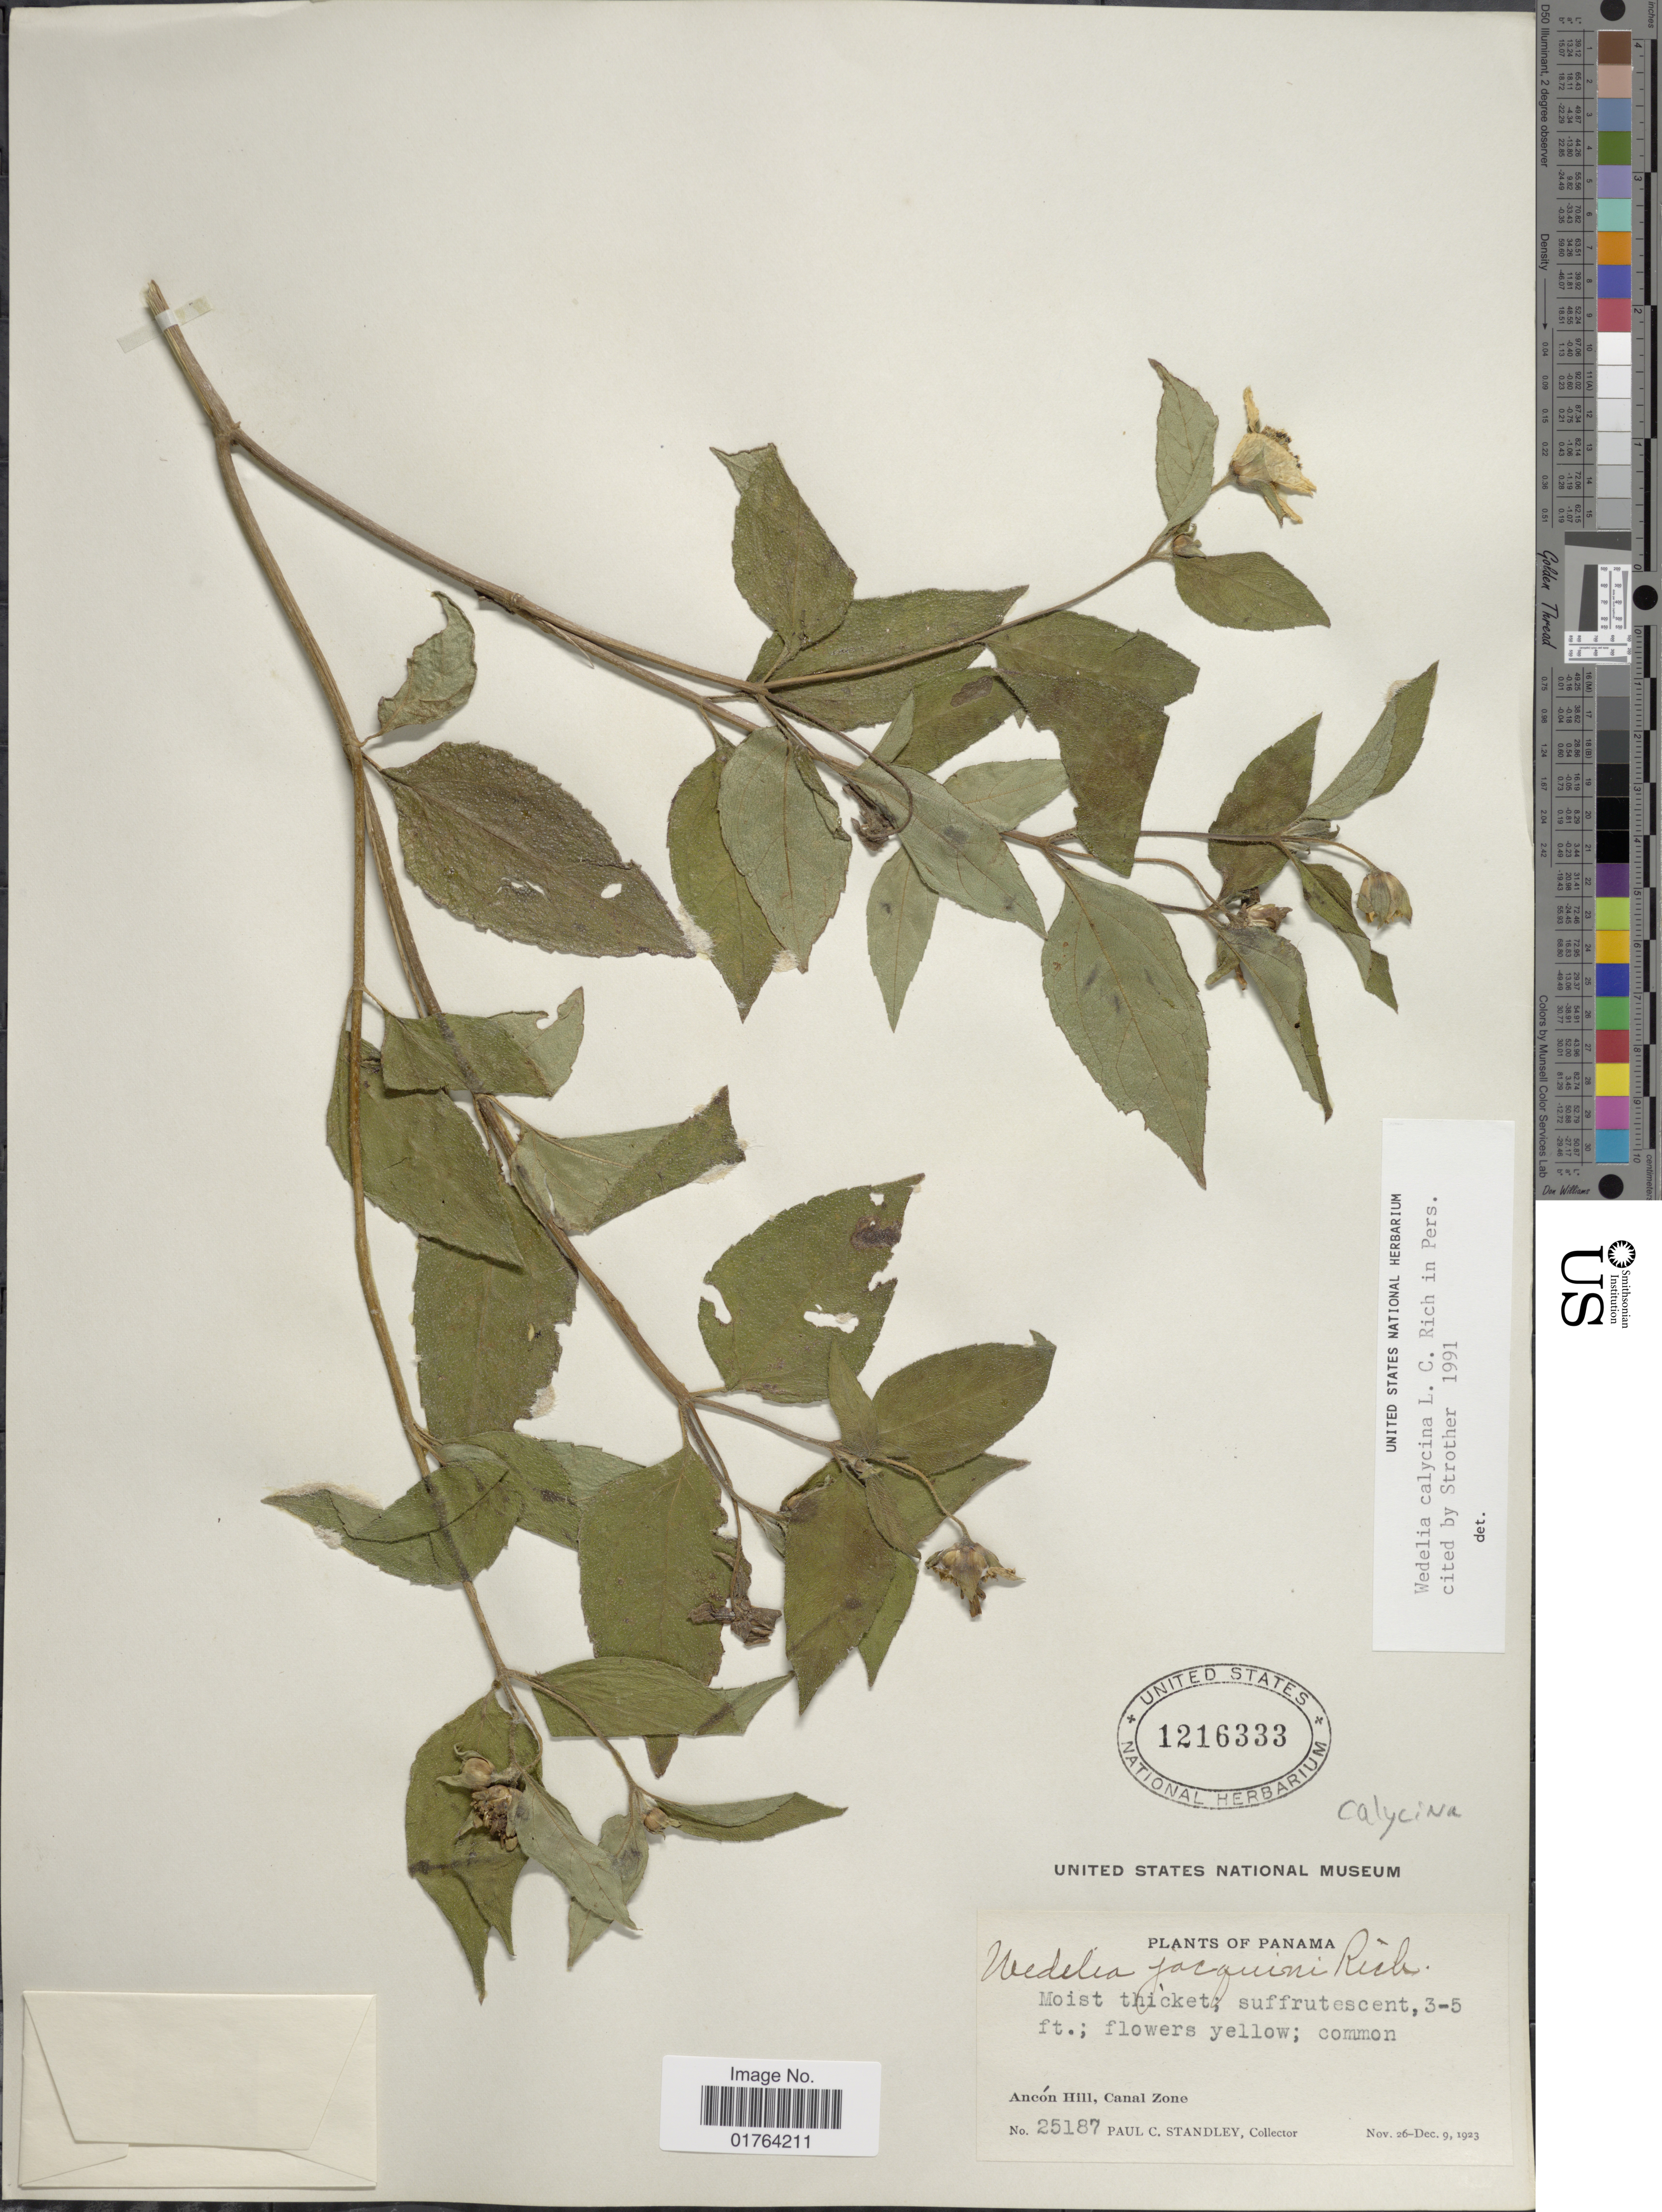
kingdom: Plantae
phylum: Tracheophyta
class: Magnoliopsida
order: Asterales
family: Asteraceae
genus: Wedelia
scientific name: Wedelia calycina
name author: Rich.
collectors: P. C. Standley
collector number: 25187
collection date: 1923-11-26/1923-12-09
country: Panama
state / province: Colón / Panamá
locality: Ancon Hill, Canal Zone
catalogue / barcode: US 1216333